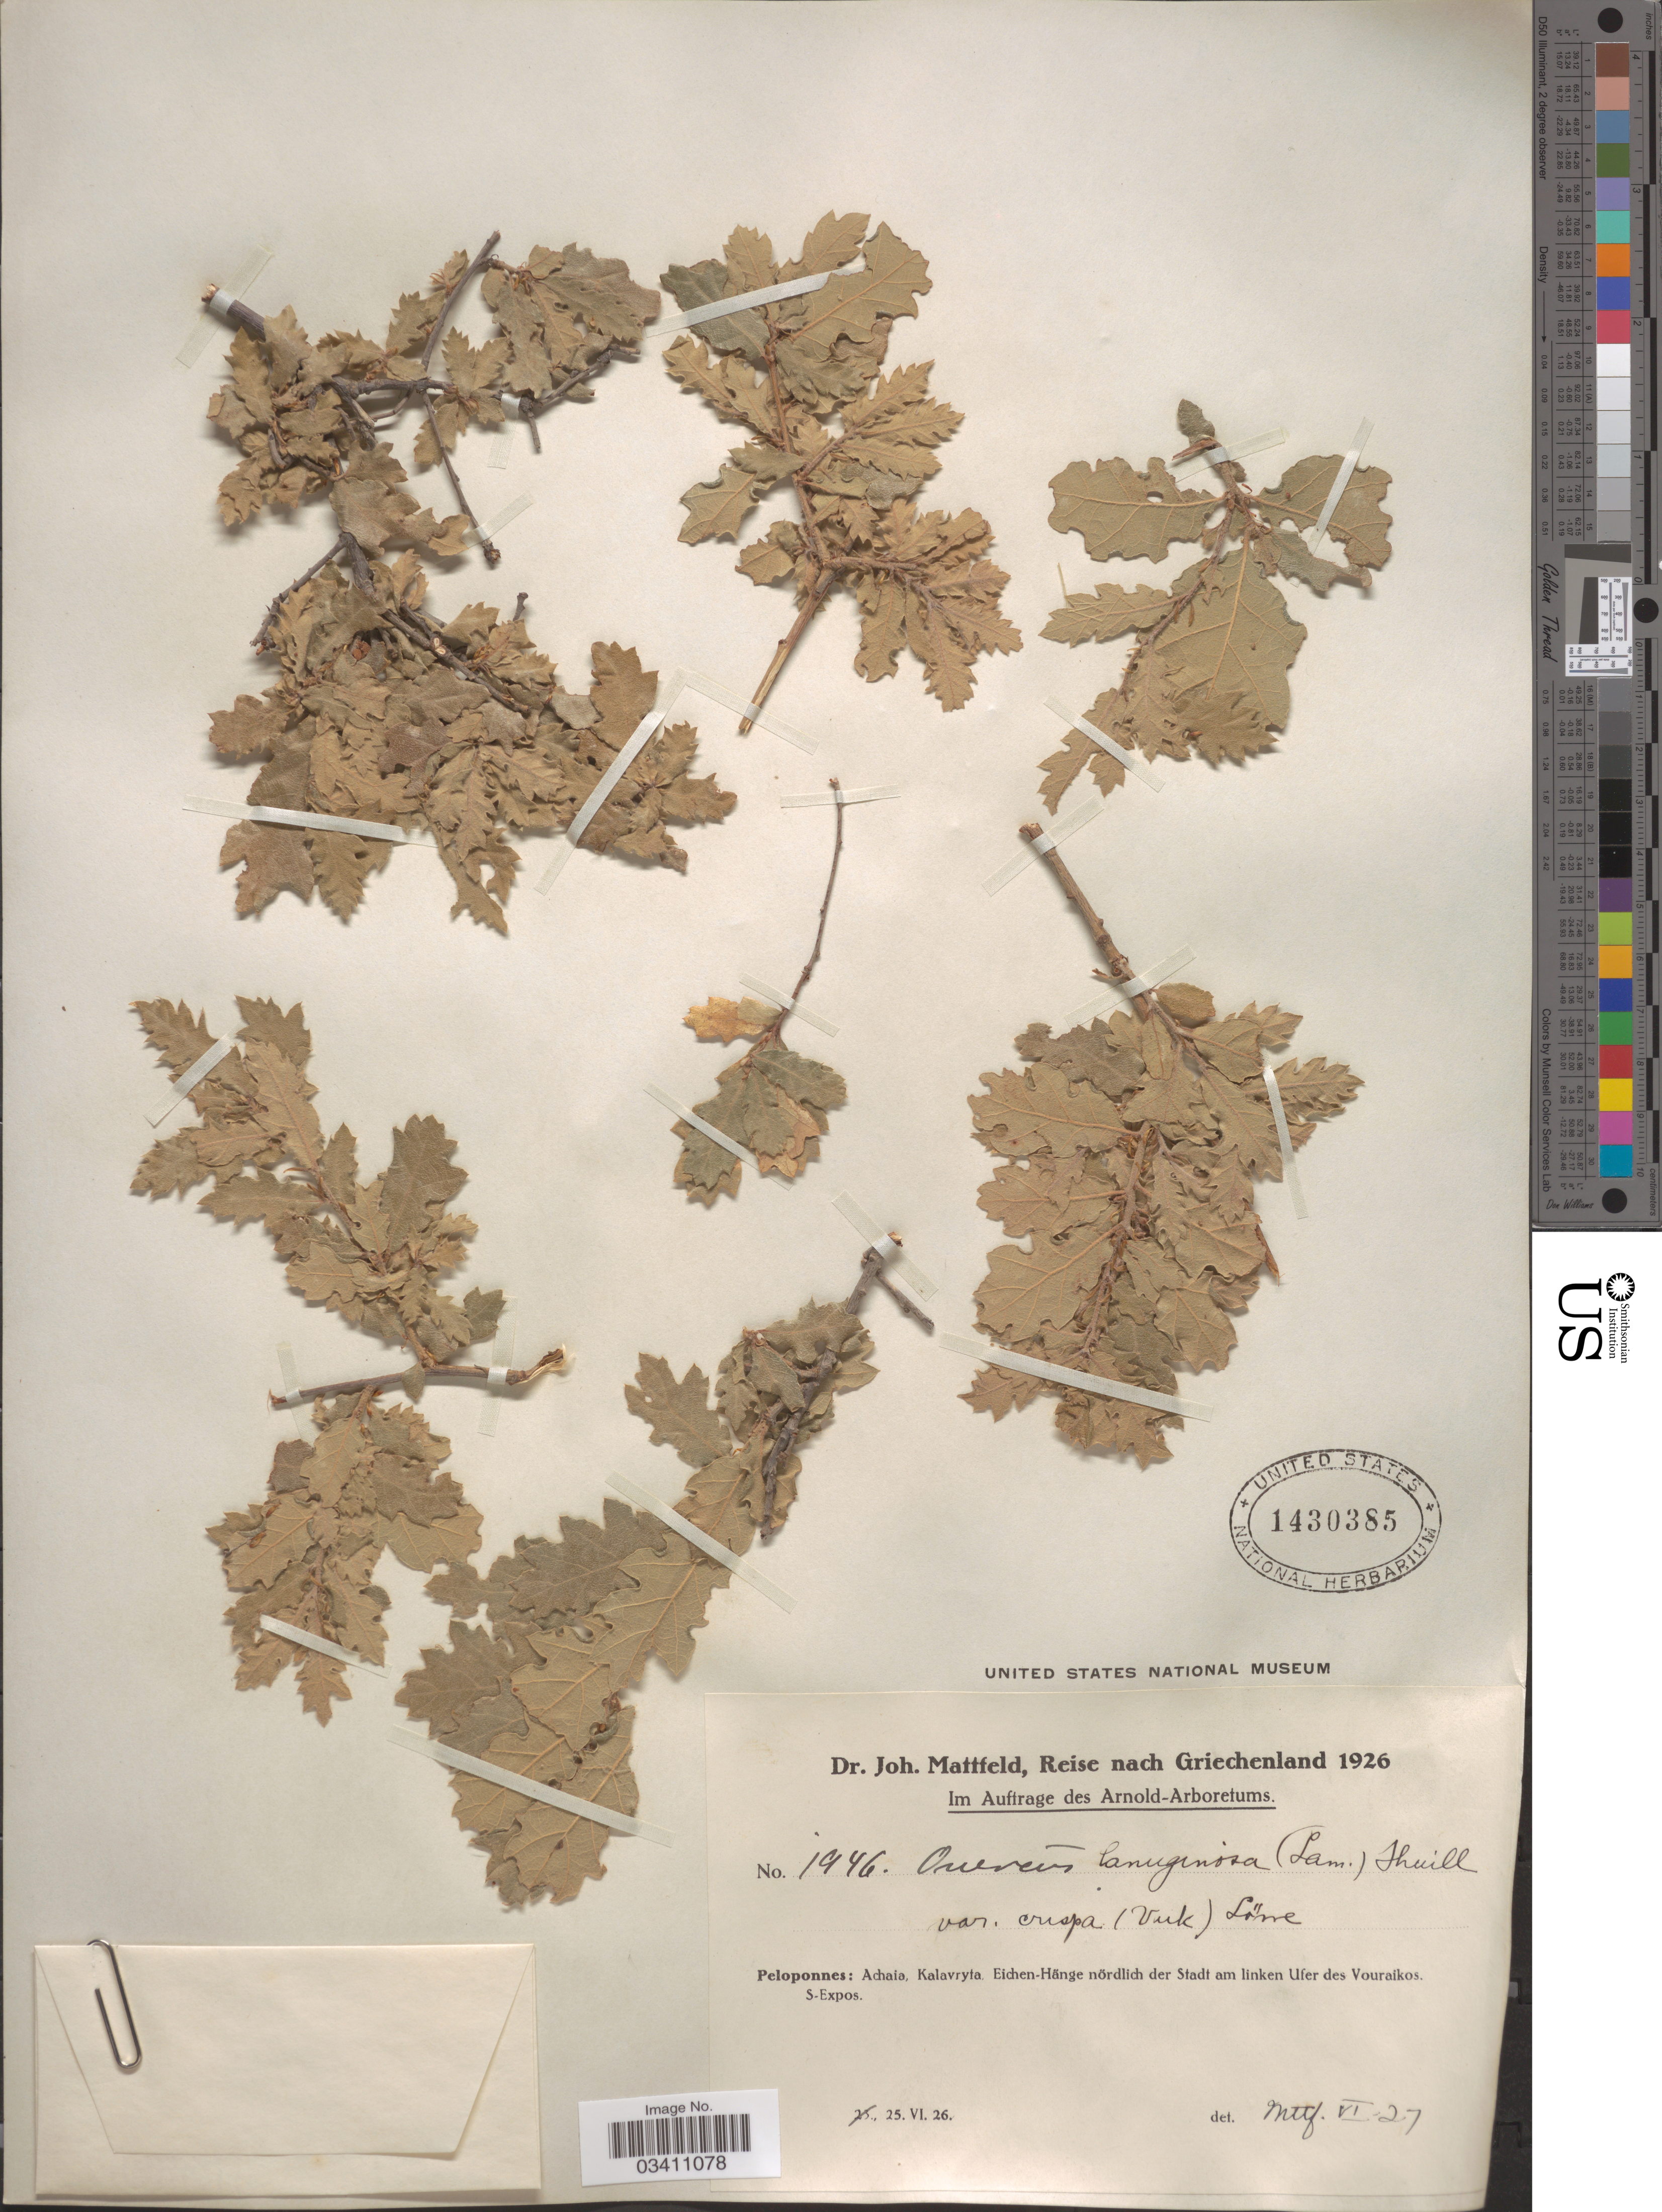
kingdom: Plantae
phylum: Tracheophyta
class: Magnoliopsida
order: Fagales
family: Fagaceae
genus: Quercus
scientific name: Quercus lanuginosa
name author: Beck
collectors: J. Mattfeld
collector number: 1946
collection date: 1926-06-25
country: Greece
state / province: Peloponnese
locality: Griechenland. Peloponnes: Achaia, Kalavryta, Eichen-Hänge nördlich der Stadt am linken Ufer der Vouraikos. S-Expos.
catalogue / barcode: US 1430385